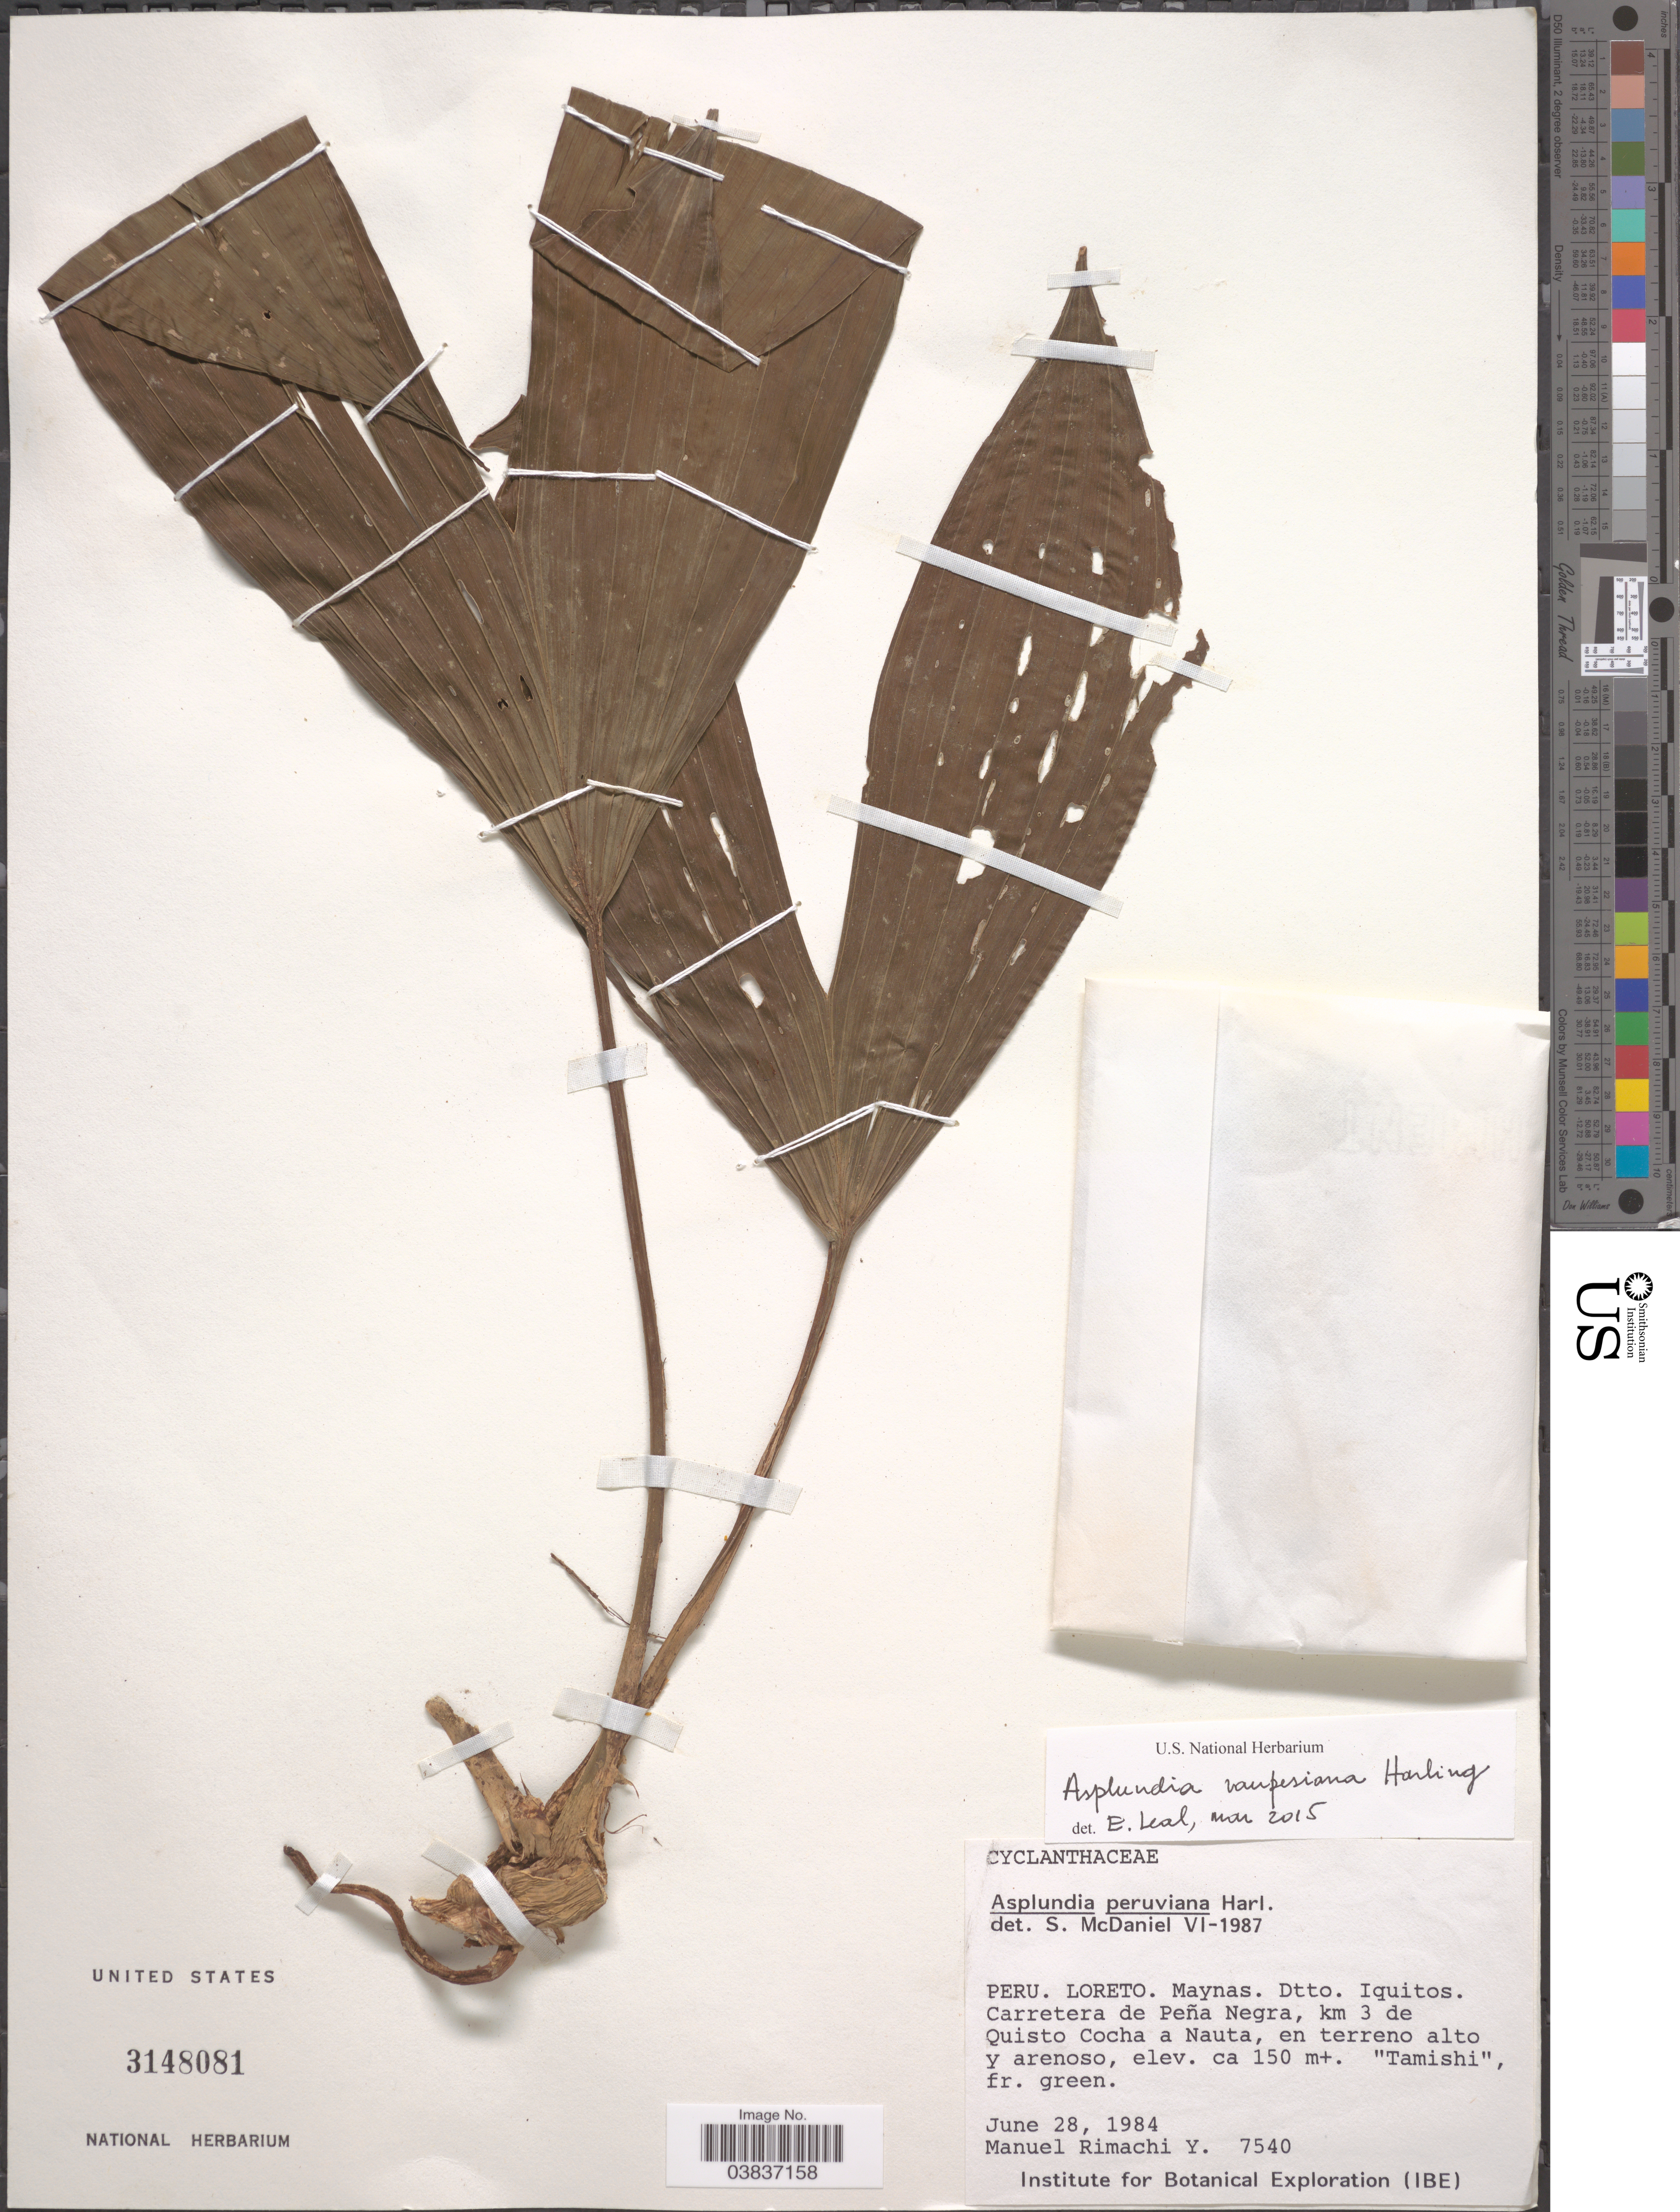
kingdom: Plantae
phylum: Tracheophyta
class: Liliopsida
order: Pandanales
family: Cyclanthaceae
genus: Asplundia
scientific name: Asplundia vaupesiana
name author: Harling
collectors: M. Rimachi Y.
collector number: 7540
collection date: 1984-06-28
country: Peru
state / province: Loreto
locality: Maynas. Dtto. Iquitos. Carretera de Peña Negra, km 3 de Quisto Cocha a Nauta.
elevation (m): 150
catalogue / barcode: US 3148081